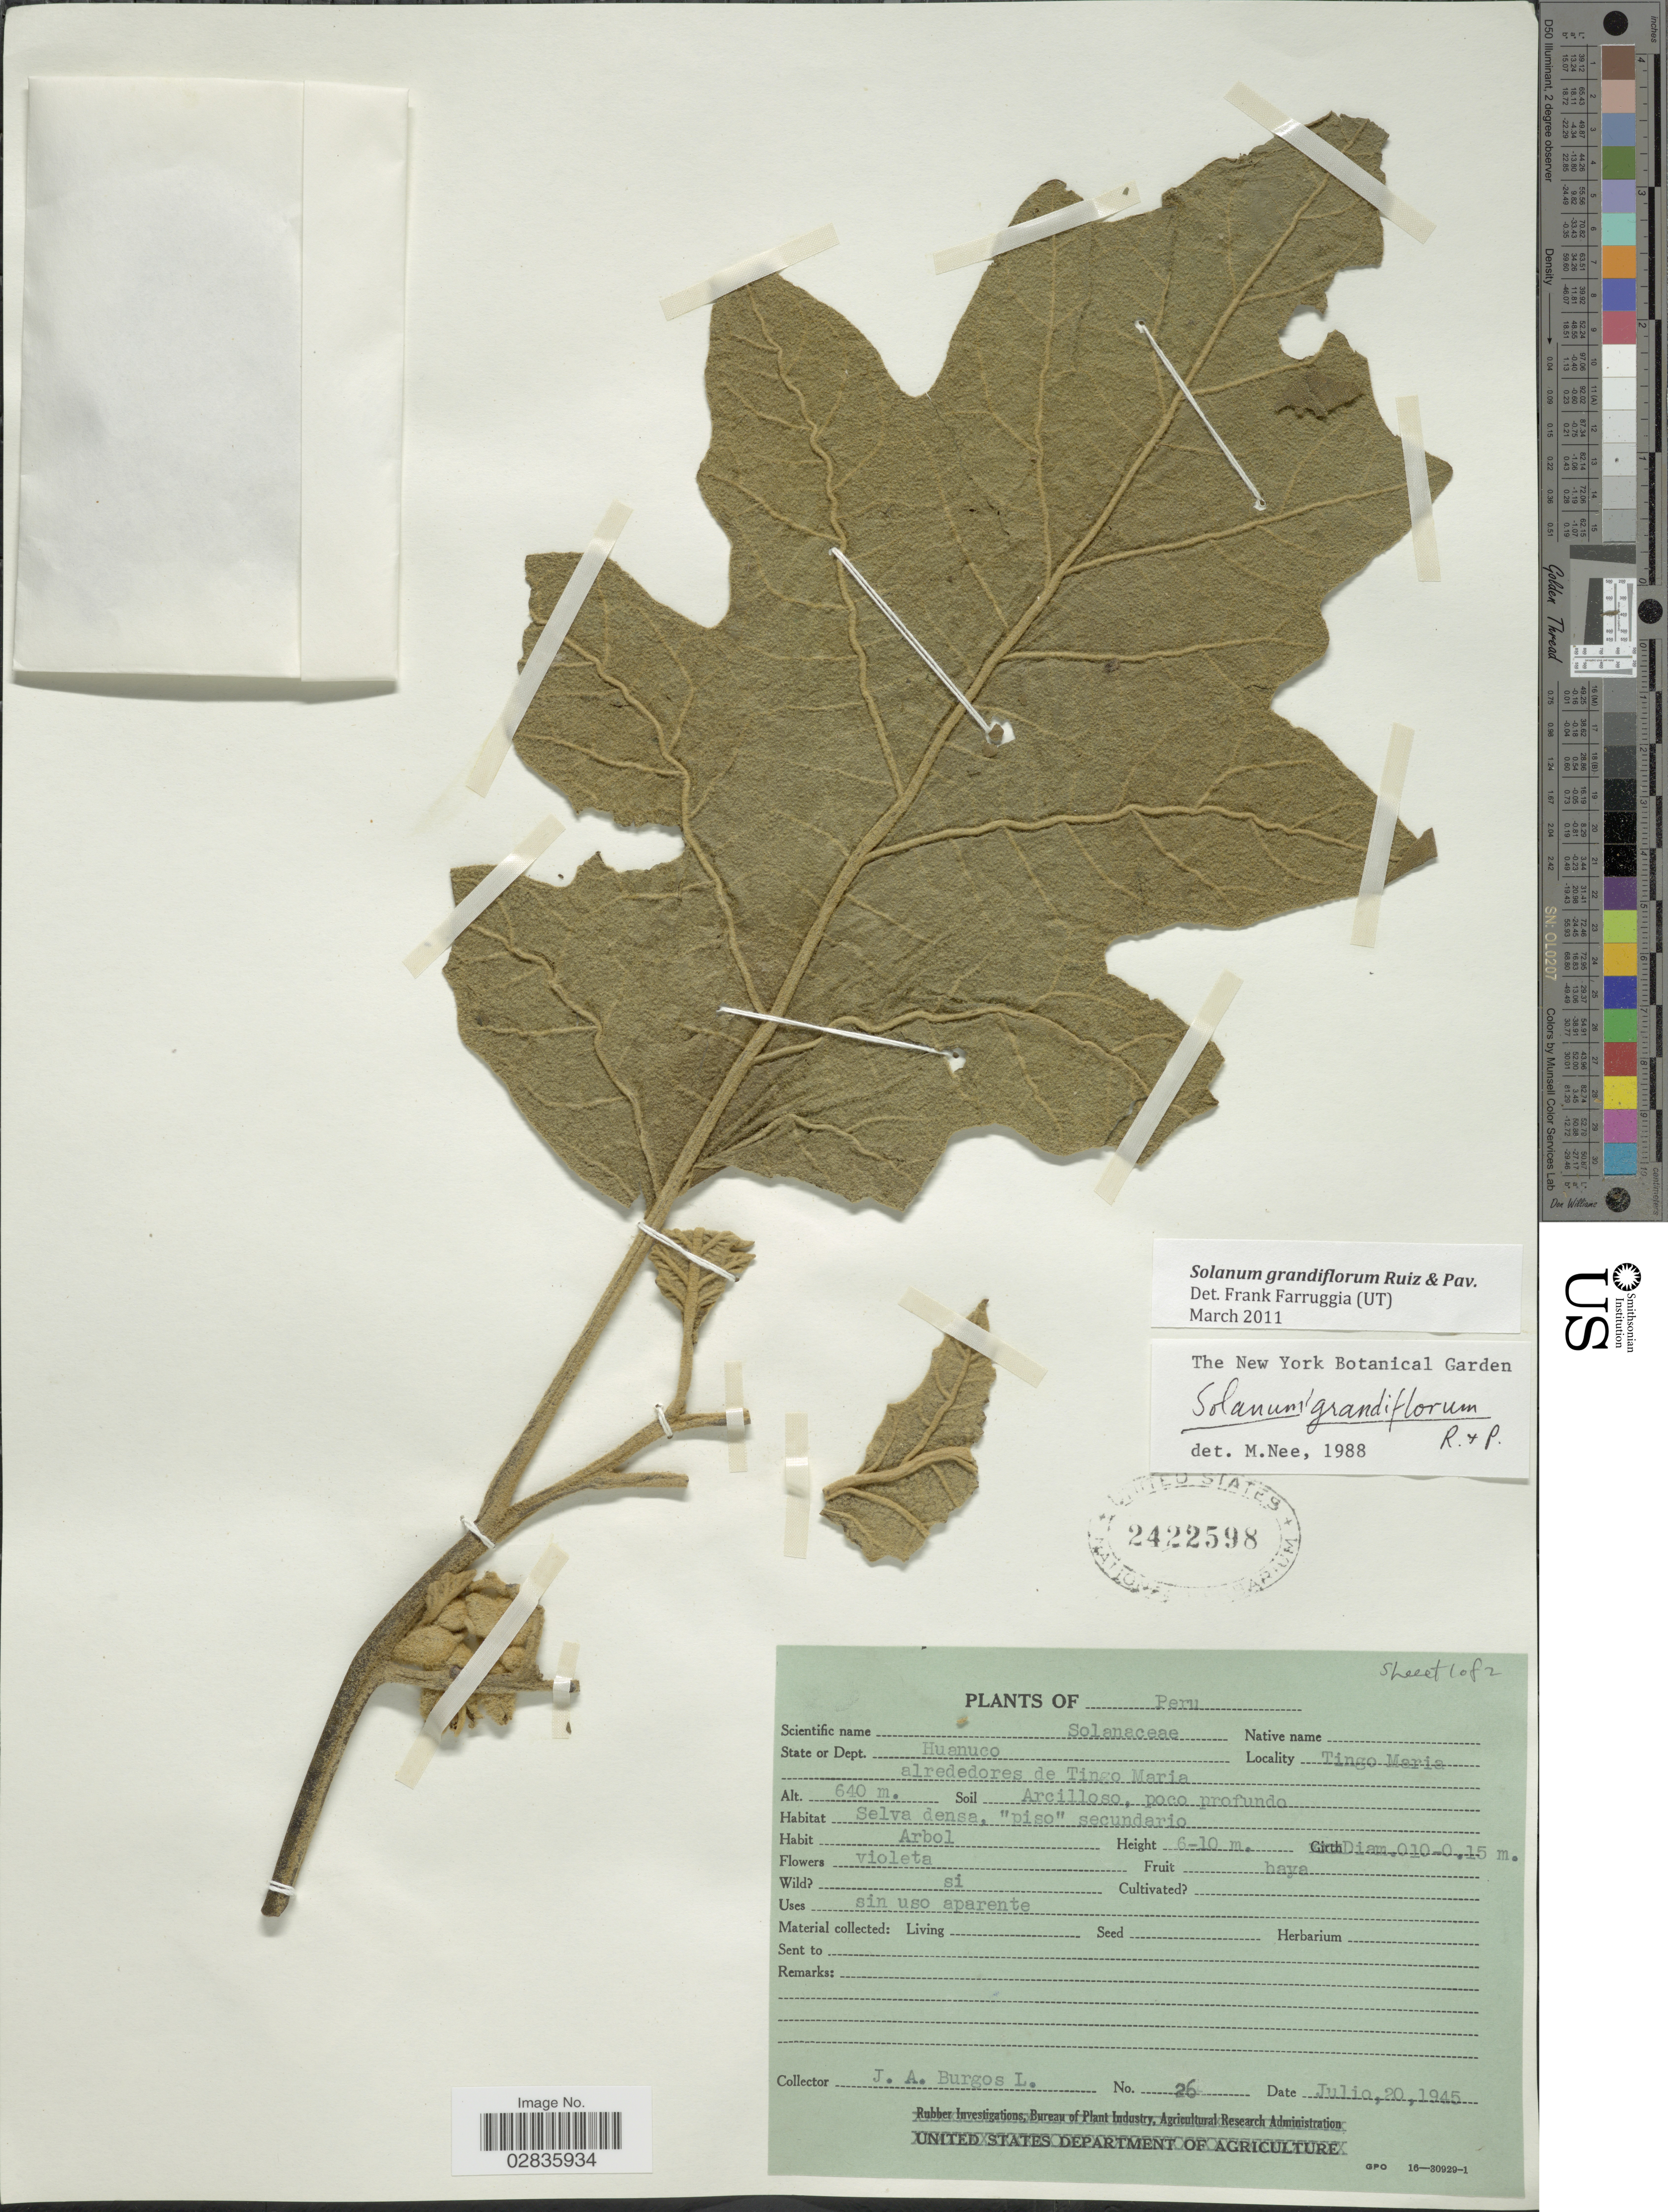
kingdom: Plantae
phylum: Tracheophyta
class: Magnoliopsida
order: Solanales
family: Solanaceae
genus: Solanum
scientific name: Solanum grandiflorum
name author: Ruiz & Pav.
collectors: J. Burgos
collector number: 26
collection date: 1945-07-20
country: Peru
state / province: Huánuco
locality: Tingo Maria alrededores de Tinco Maria.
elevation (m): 640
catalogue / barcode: US 2422598